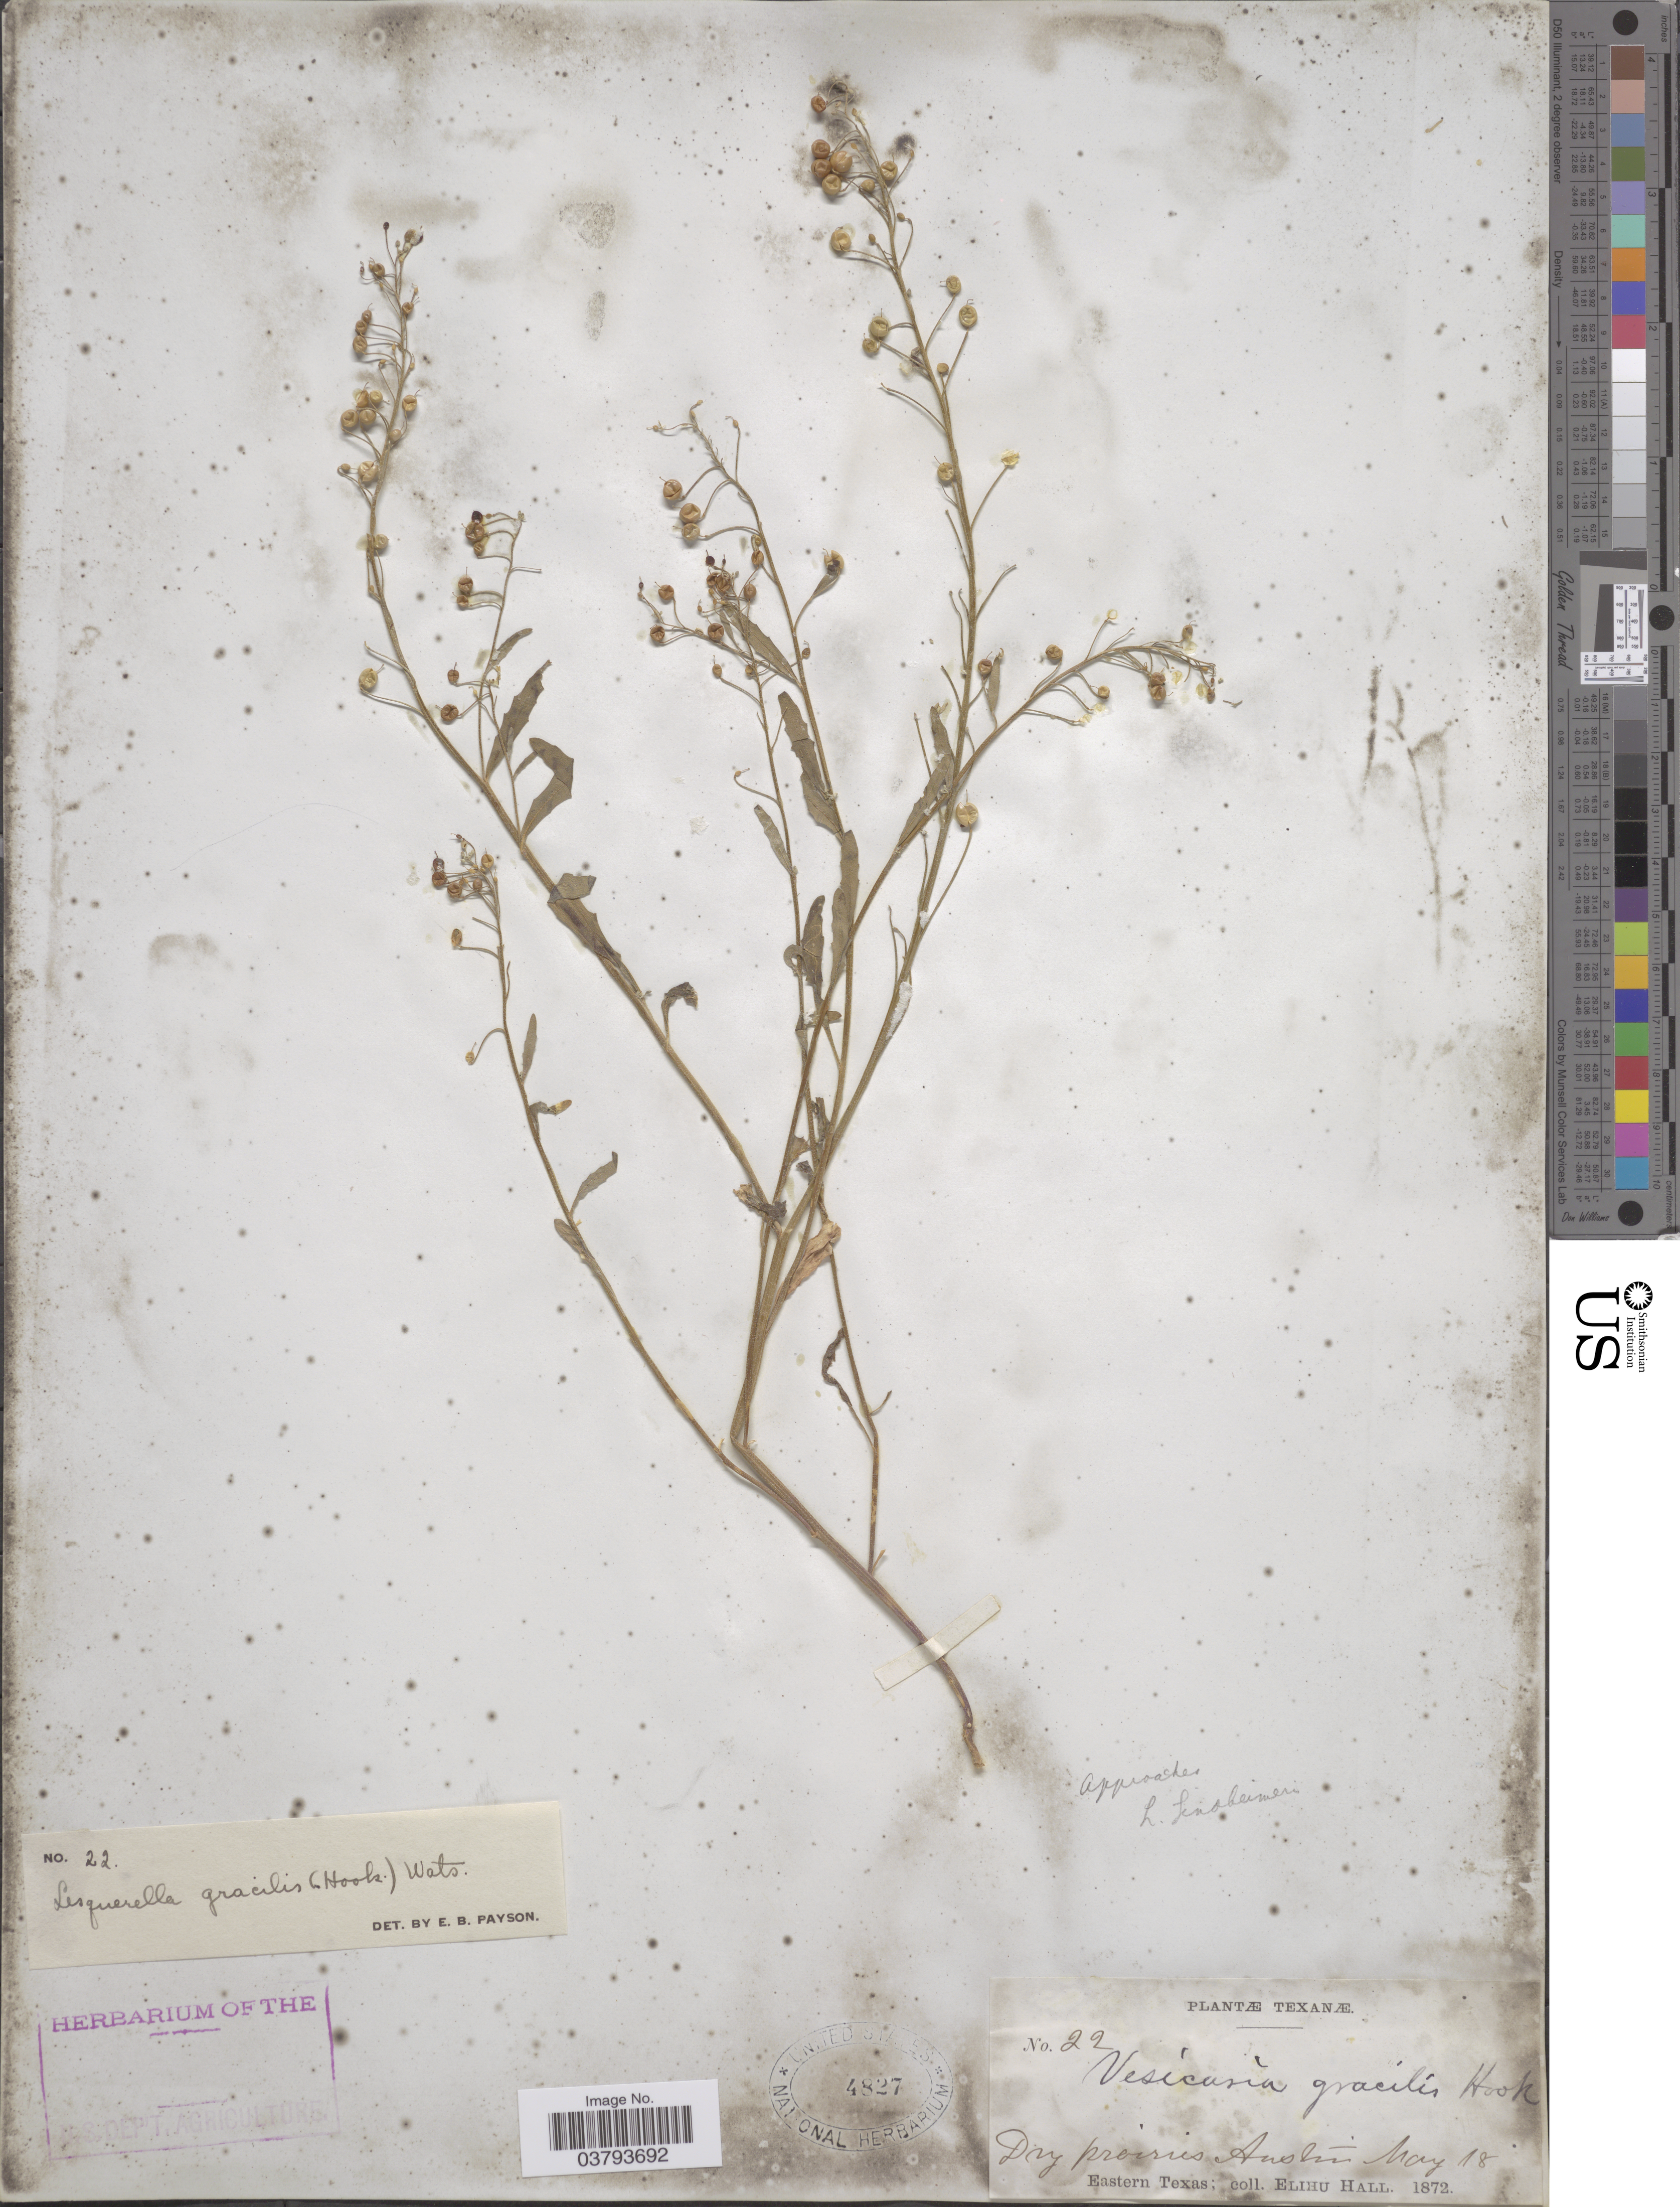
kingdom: Plantae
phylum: Tracheophyta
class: Magnoliopsida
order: Brassicales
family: Brassicaceae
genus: Lesquerella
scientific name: Lesquerella gracilis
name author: (Hook.) S. Watson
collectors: E. Hall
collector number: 22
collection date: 1872-05-18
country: United States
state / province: Texas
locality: Austin. Eastern Texas.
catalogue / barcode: US 4827